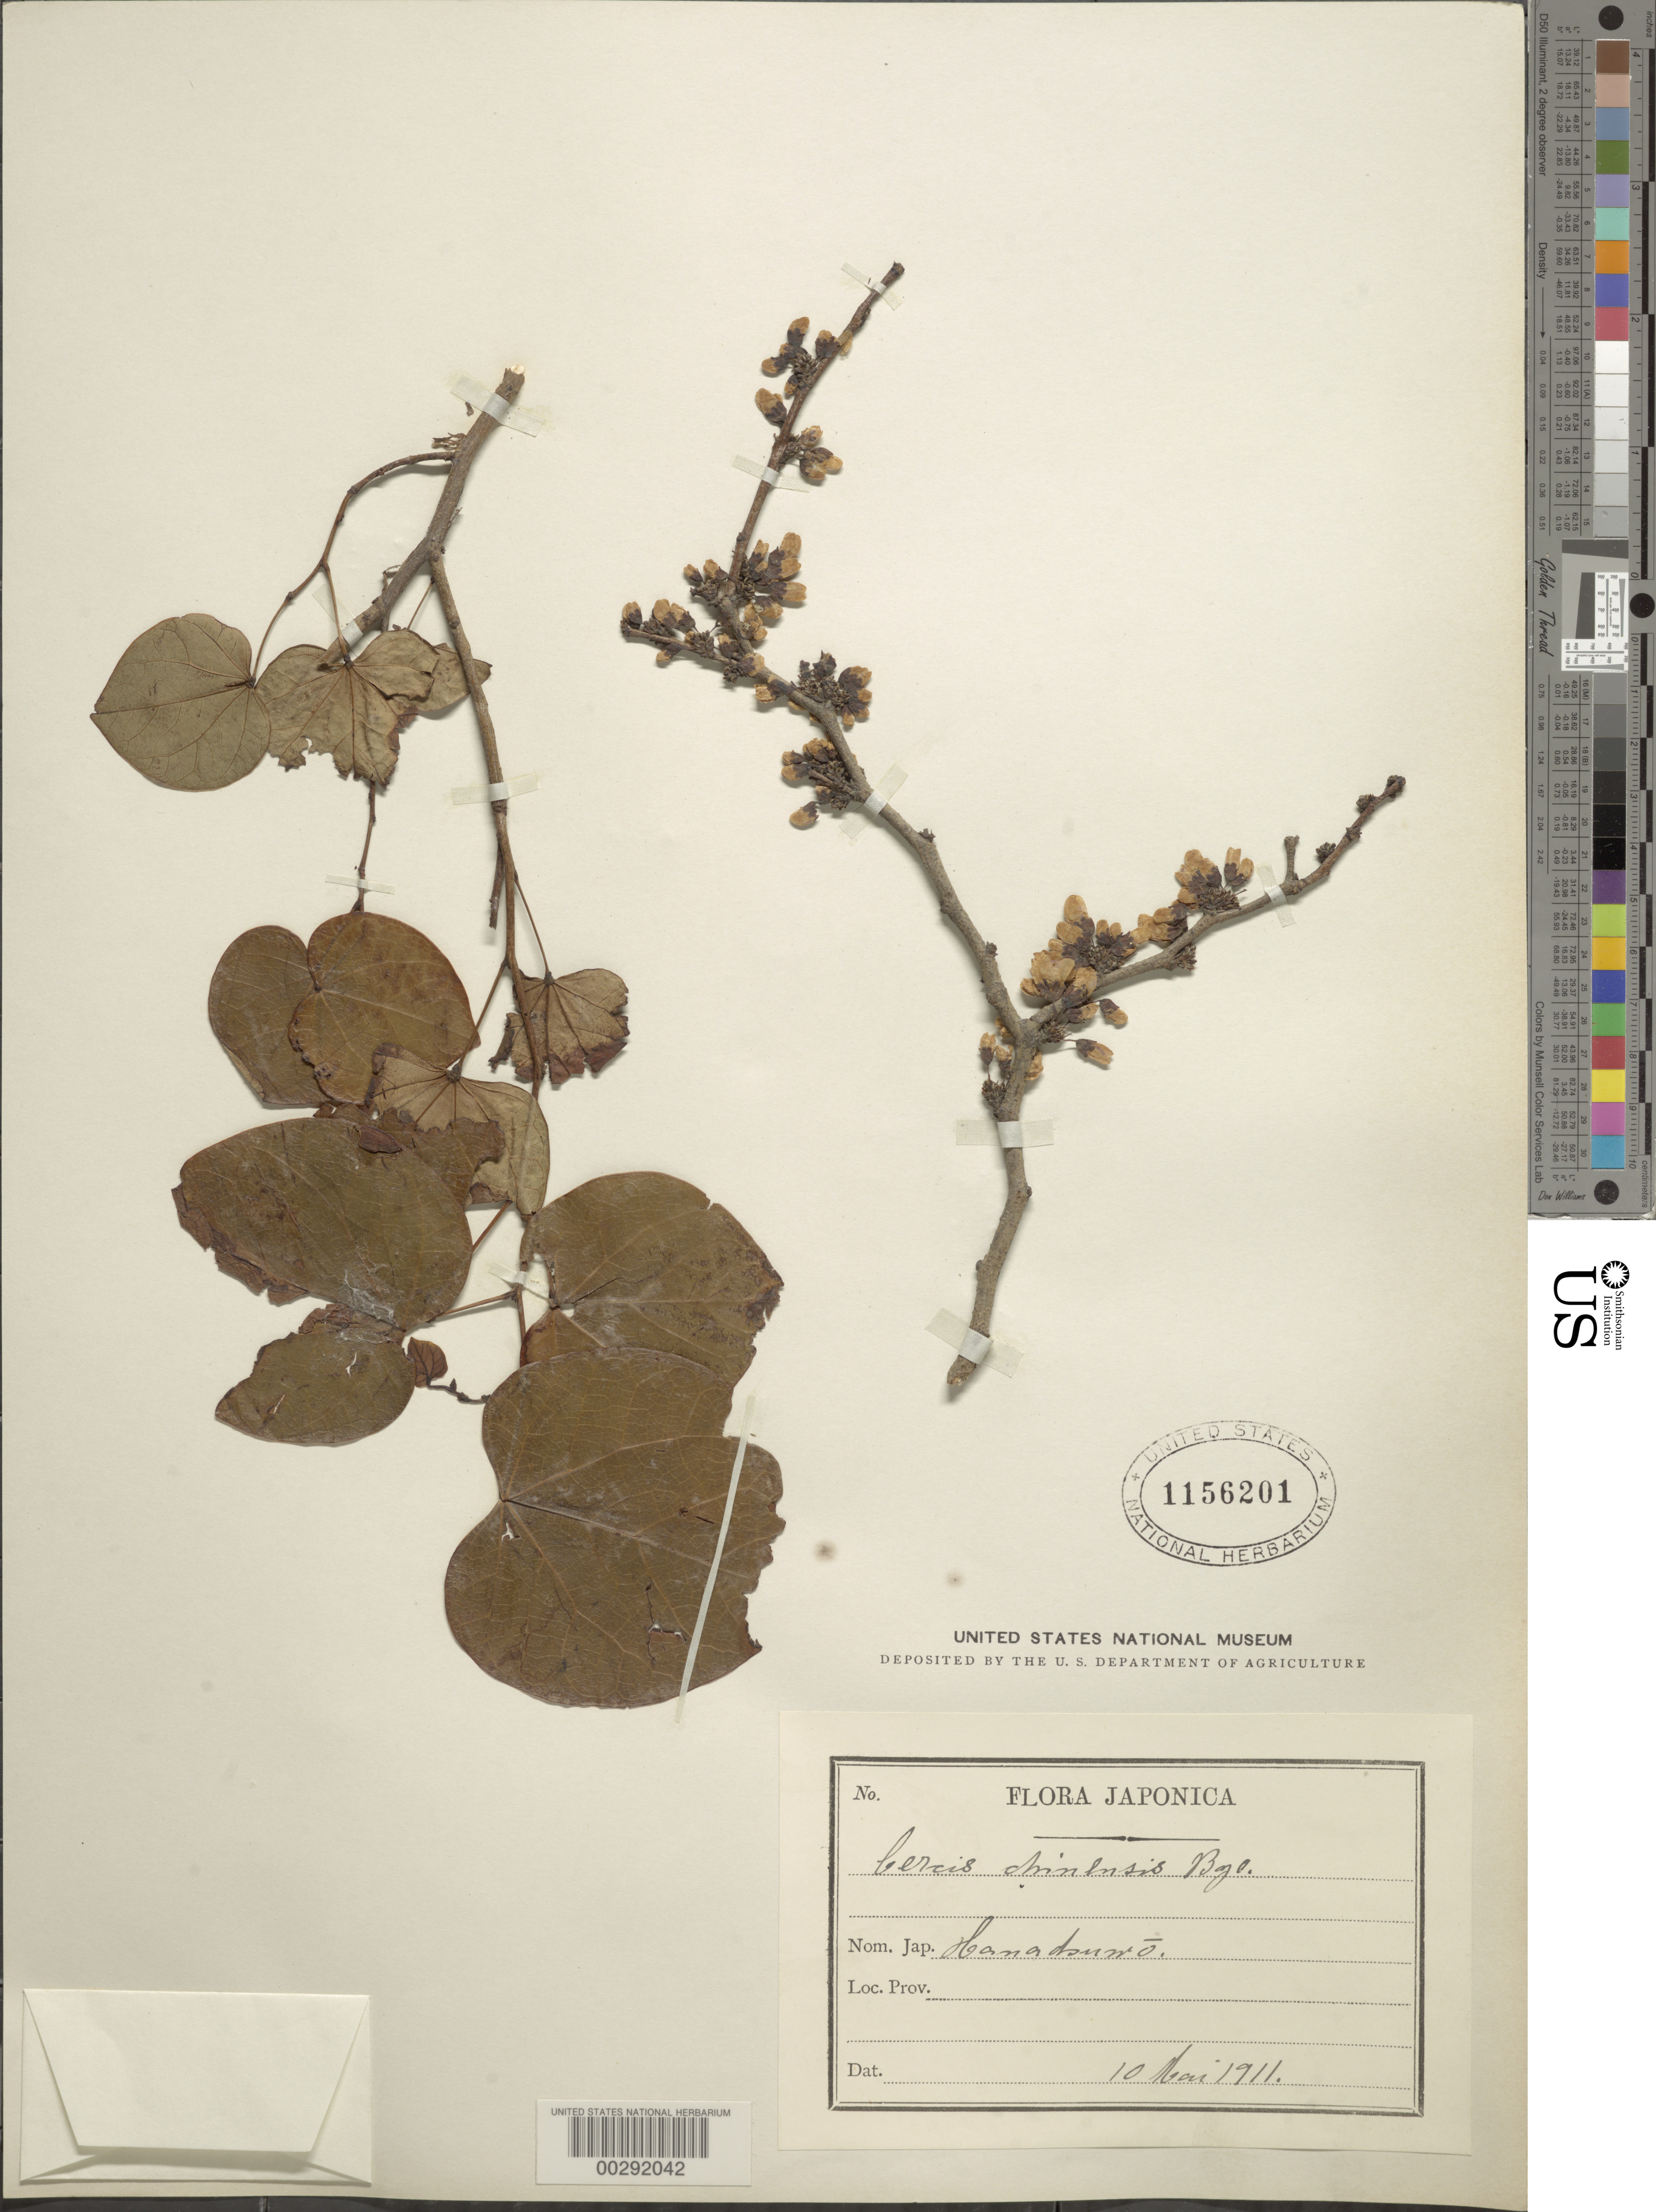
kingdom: Plantae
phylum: Tracheophyta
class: Magnoliopsida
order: Fabales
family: Fabaceae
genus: Cercis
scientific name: Cercis chinensis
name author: Bunge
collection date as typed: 10 May 1911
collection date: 1911-05-10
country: Japan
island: Honshu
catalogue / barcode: US 1156201